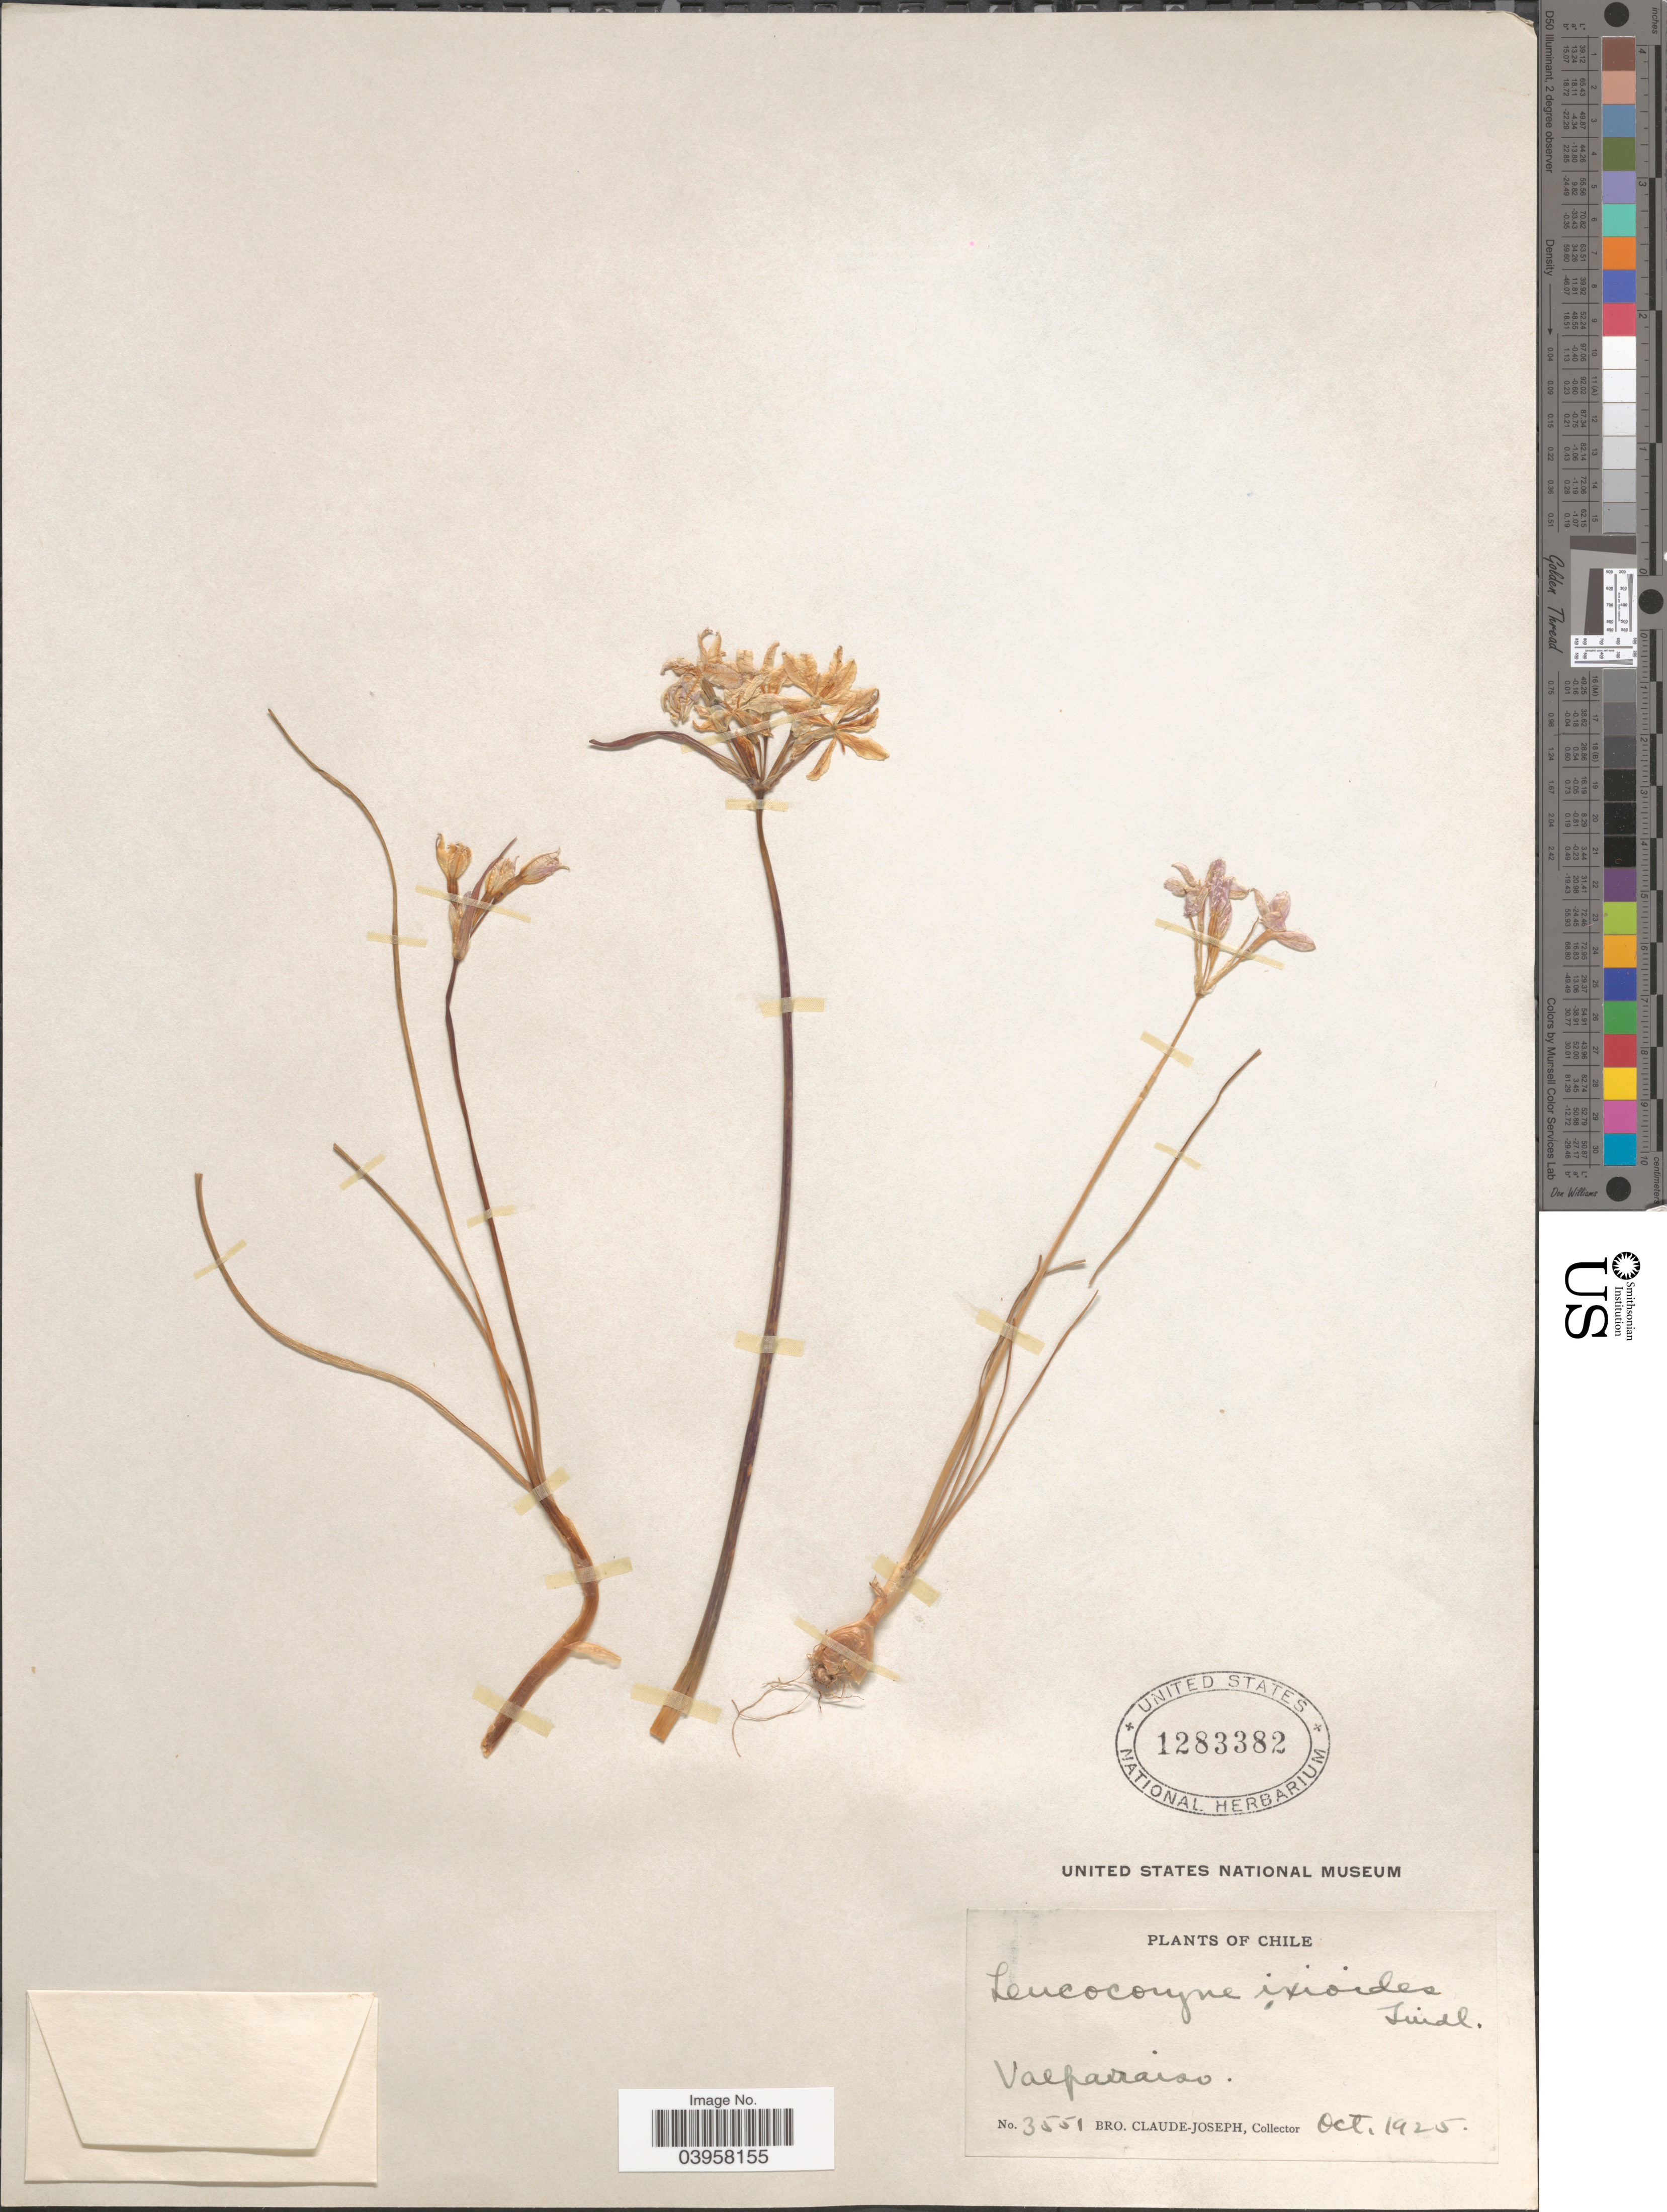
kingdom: Plantae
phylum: Tracheophyta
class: Liliopsida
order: Asparagales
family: Amaryllidaceae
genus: Leucocoryne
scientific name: Leucocoryne ixioides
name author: Lindl.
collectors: Bro. Claude-Joseph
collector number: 3551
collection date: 1925-10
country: Chile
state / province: Valparaíso (V)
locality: Valparaiso.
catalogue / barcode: US 1283382